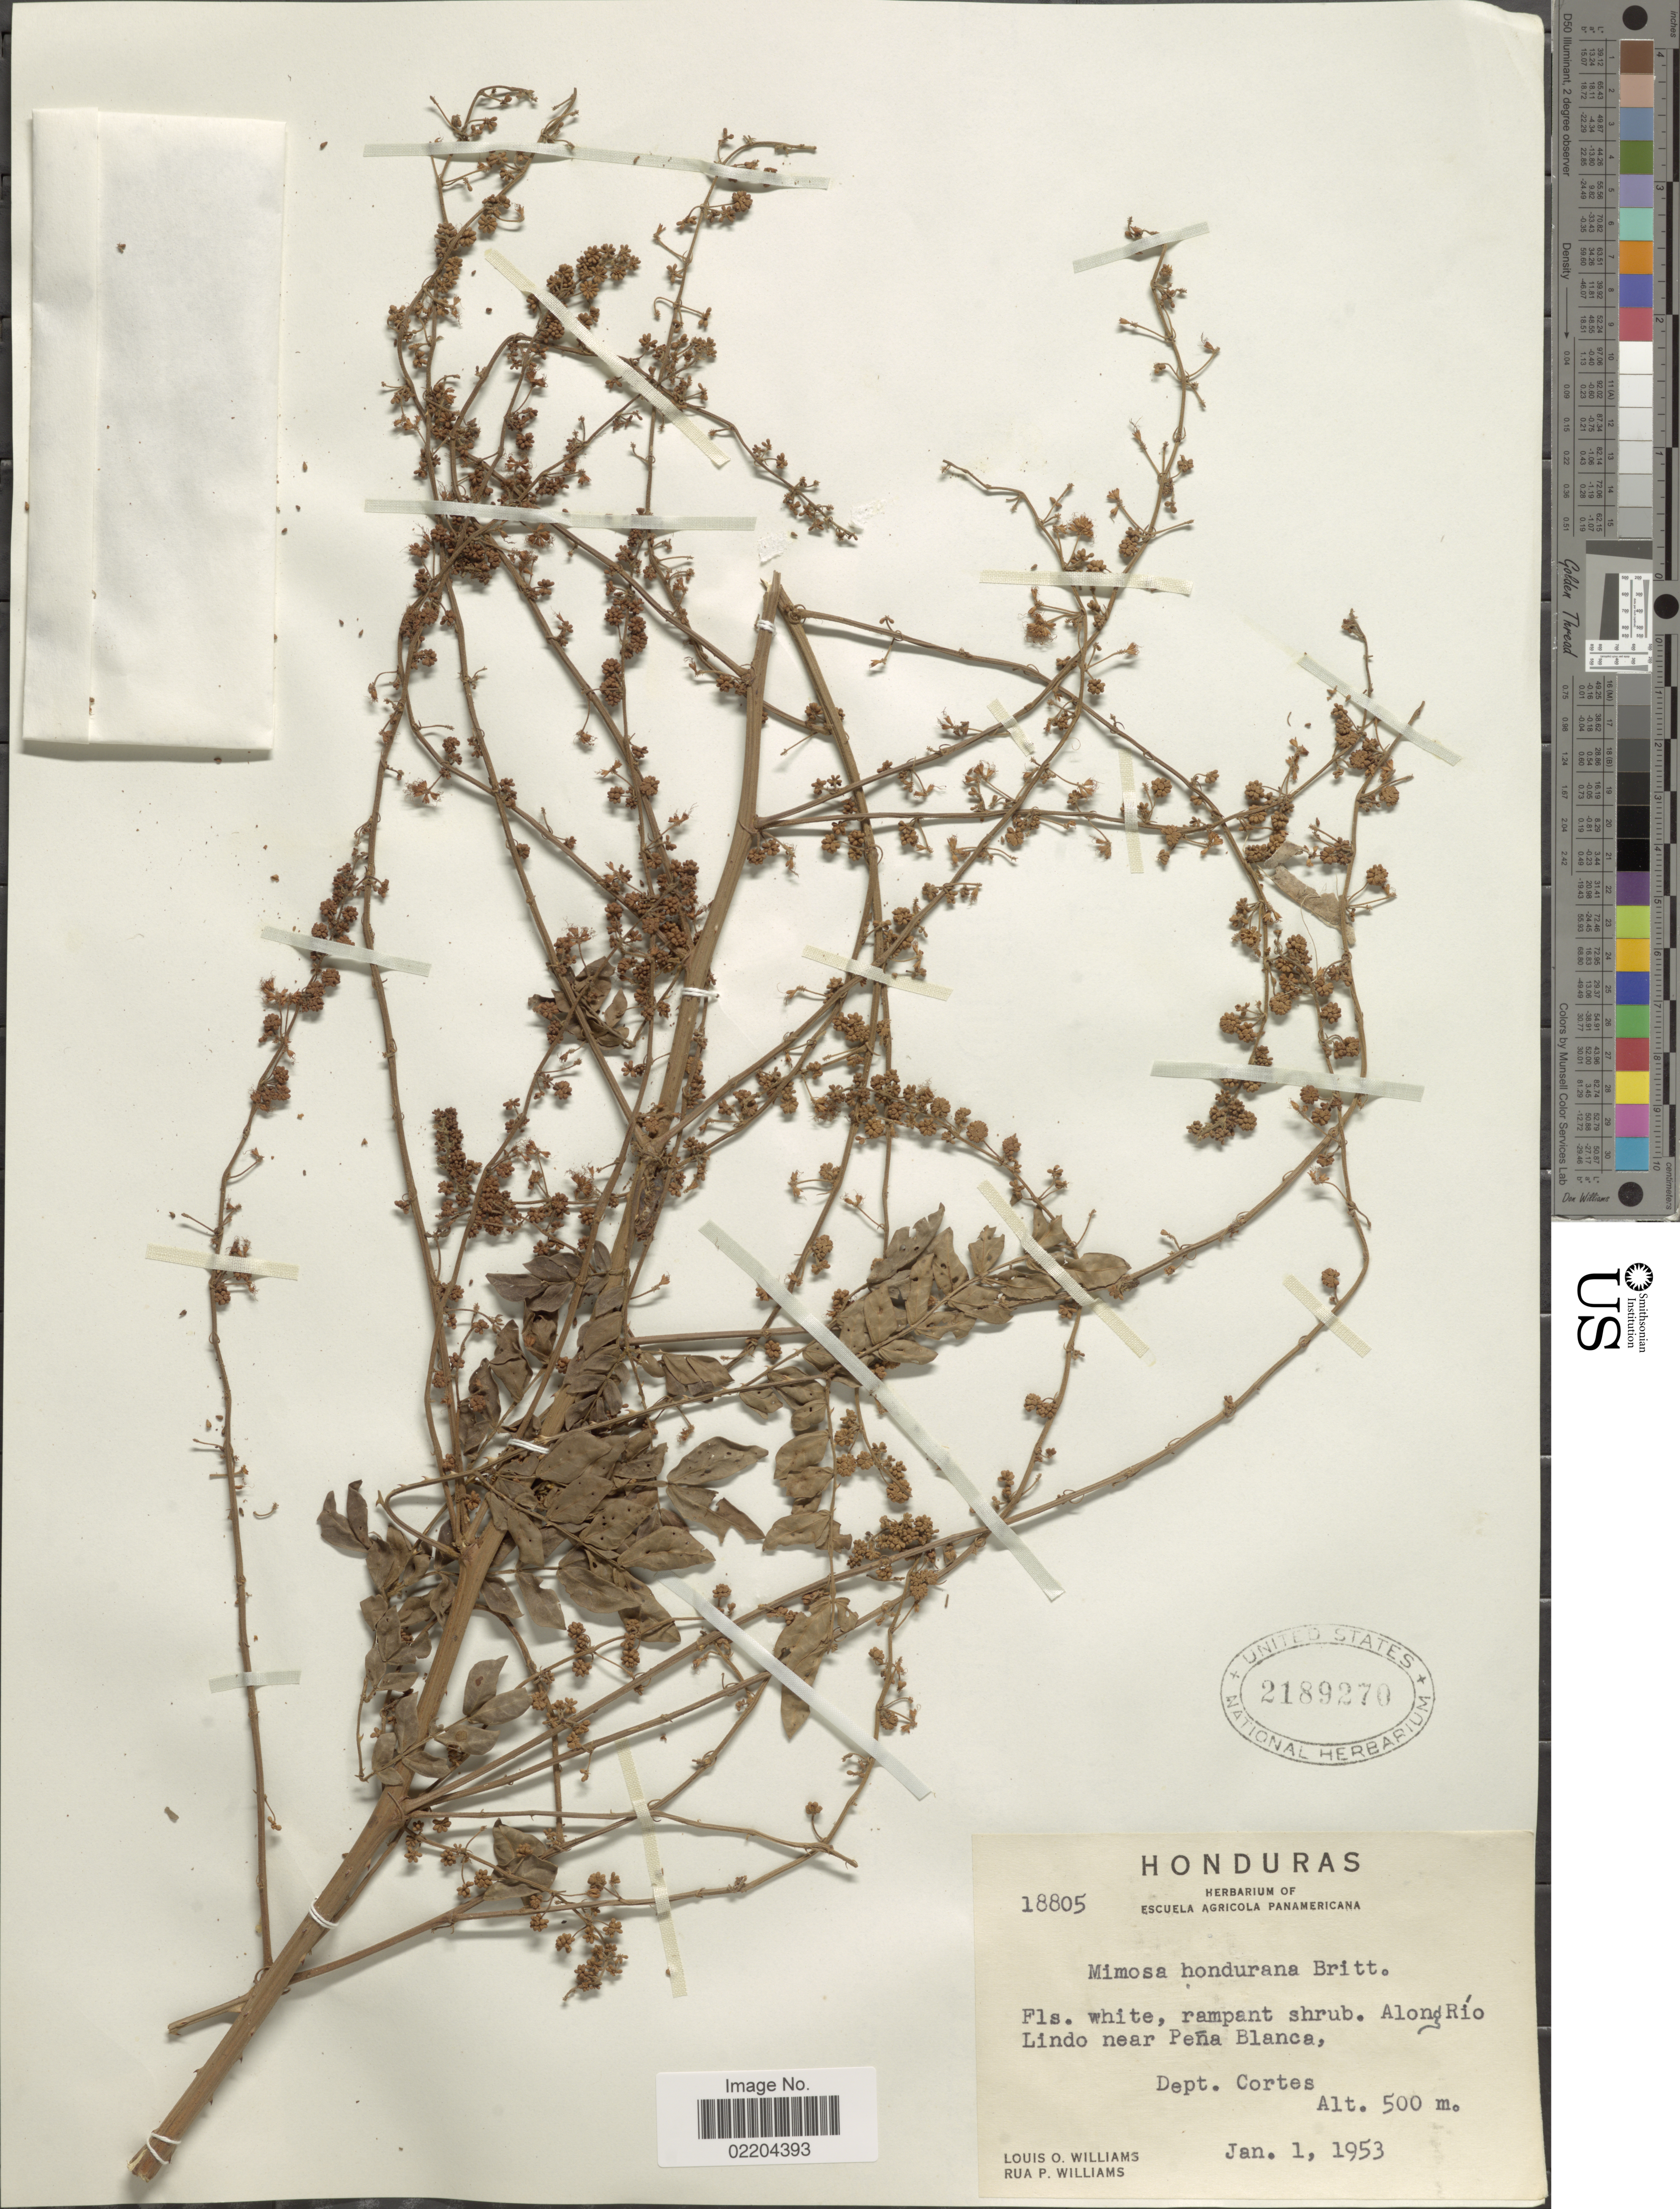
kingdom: Plantae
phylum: Tracheophyta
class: Magnoliopsida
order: Fabales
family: Fabaceae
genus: Mimosa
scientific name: Mimosa hondurana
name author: Britton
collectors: L. O. Williams & R. P. Williams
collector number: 18805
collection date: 1953-01-01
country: Honduras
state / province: Cortés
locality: Along Rio Lindo near Pena Blanca, Dept. Cortes.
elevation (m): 500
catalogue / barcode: US 2189270